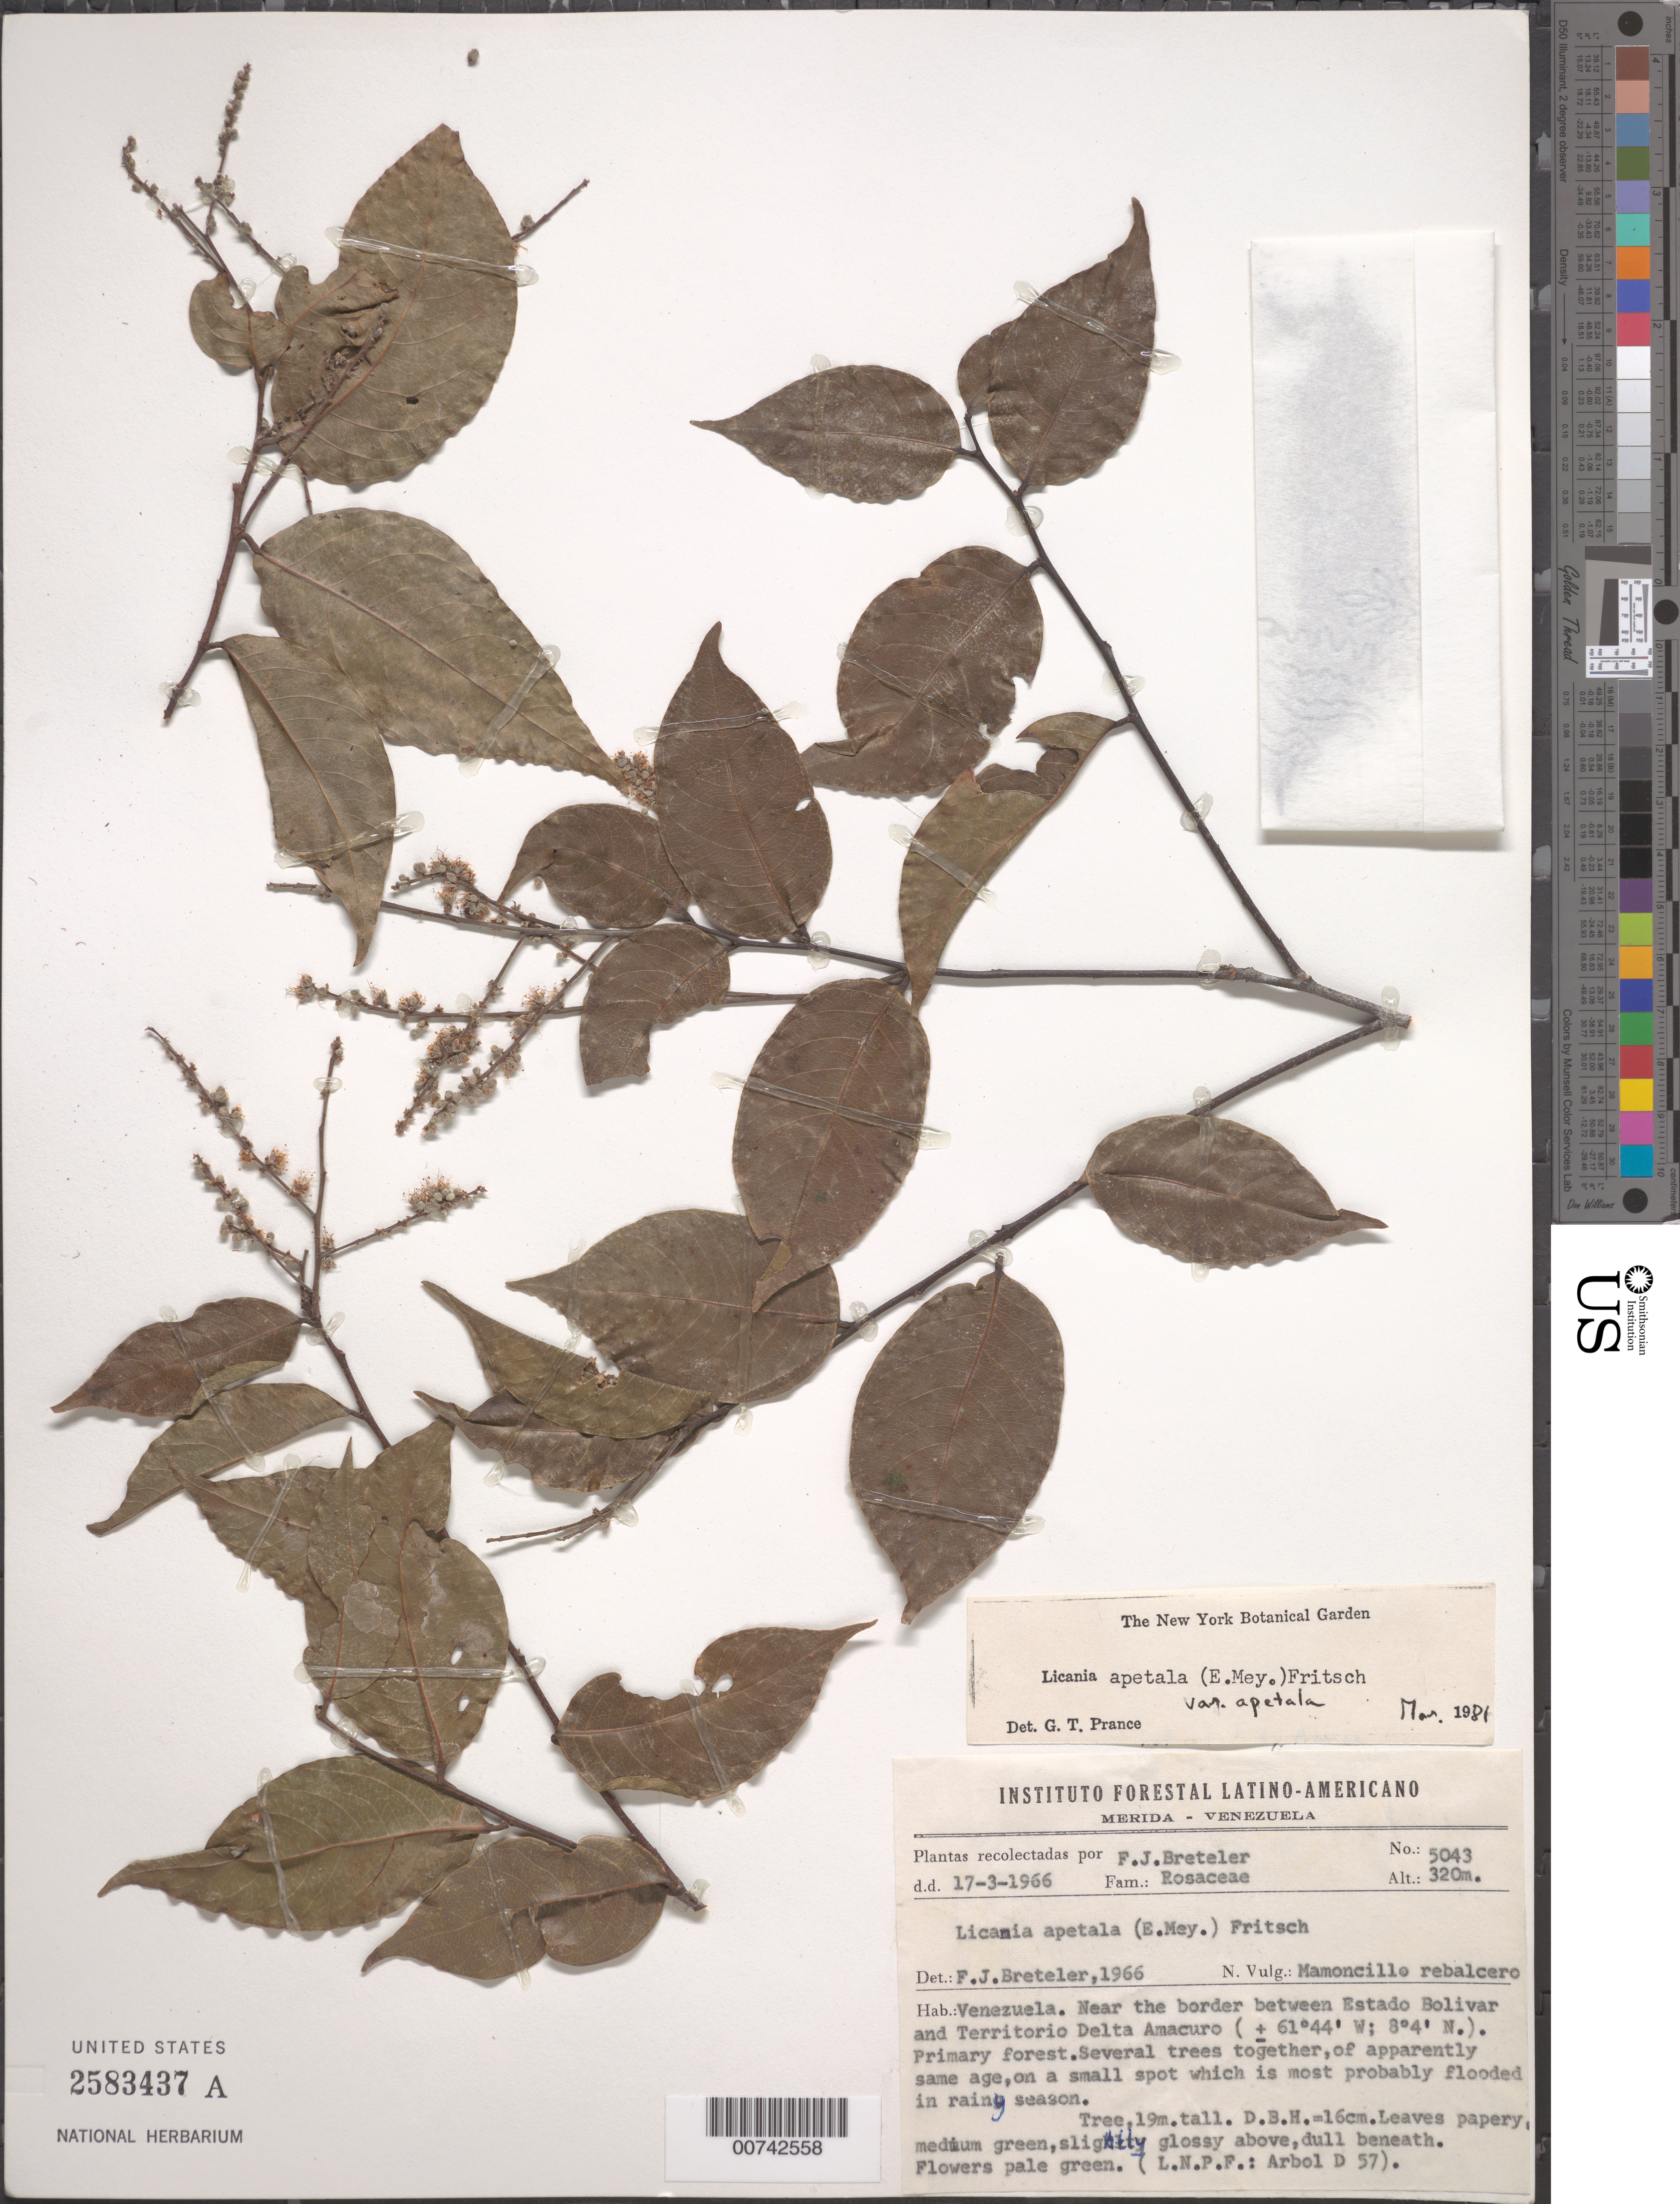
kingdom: Plantae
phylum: Tracheophyta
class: Magnoliopsida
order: Malpighiales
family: Chrysobalanaceae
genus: Leptobalanus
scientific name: Leptobalanus apetalus var. apetalus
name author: (E. Mey.) Sothers & Prance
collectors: F. J. Breteler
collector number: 5043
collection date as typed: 17-Mar-66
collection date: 1966-03-17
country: Venezuela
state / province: Bolívar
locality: Río Grande o Toro, near border between Estado Bolívar and Territorío Delta Amacuro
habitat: Primary forest, small spot which is most probably flooded in rainy season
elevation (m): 320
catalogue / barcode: US 2583437A